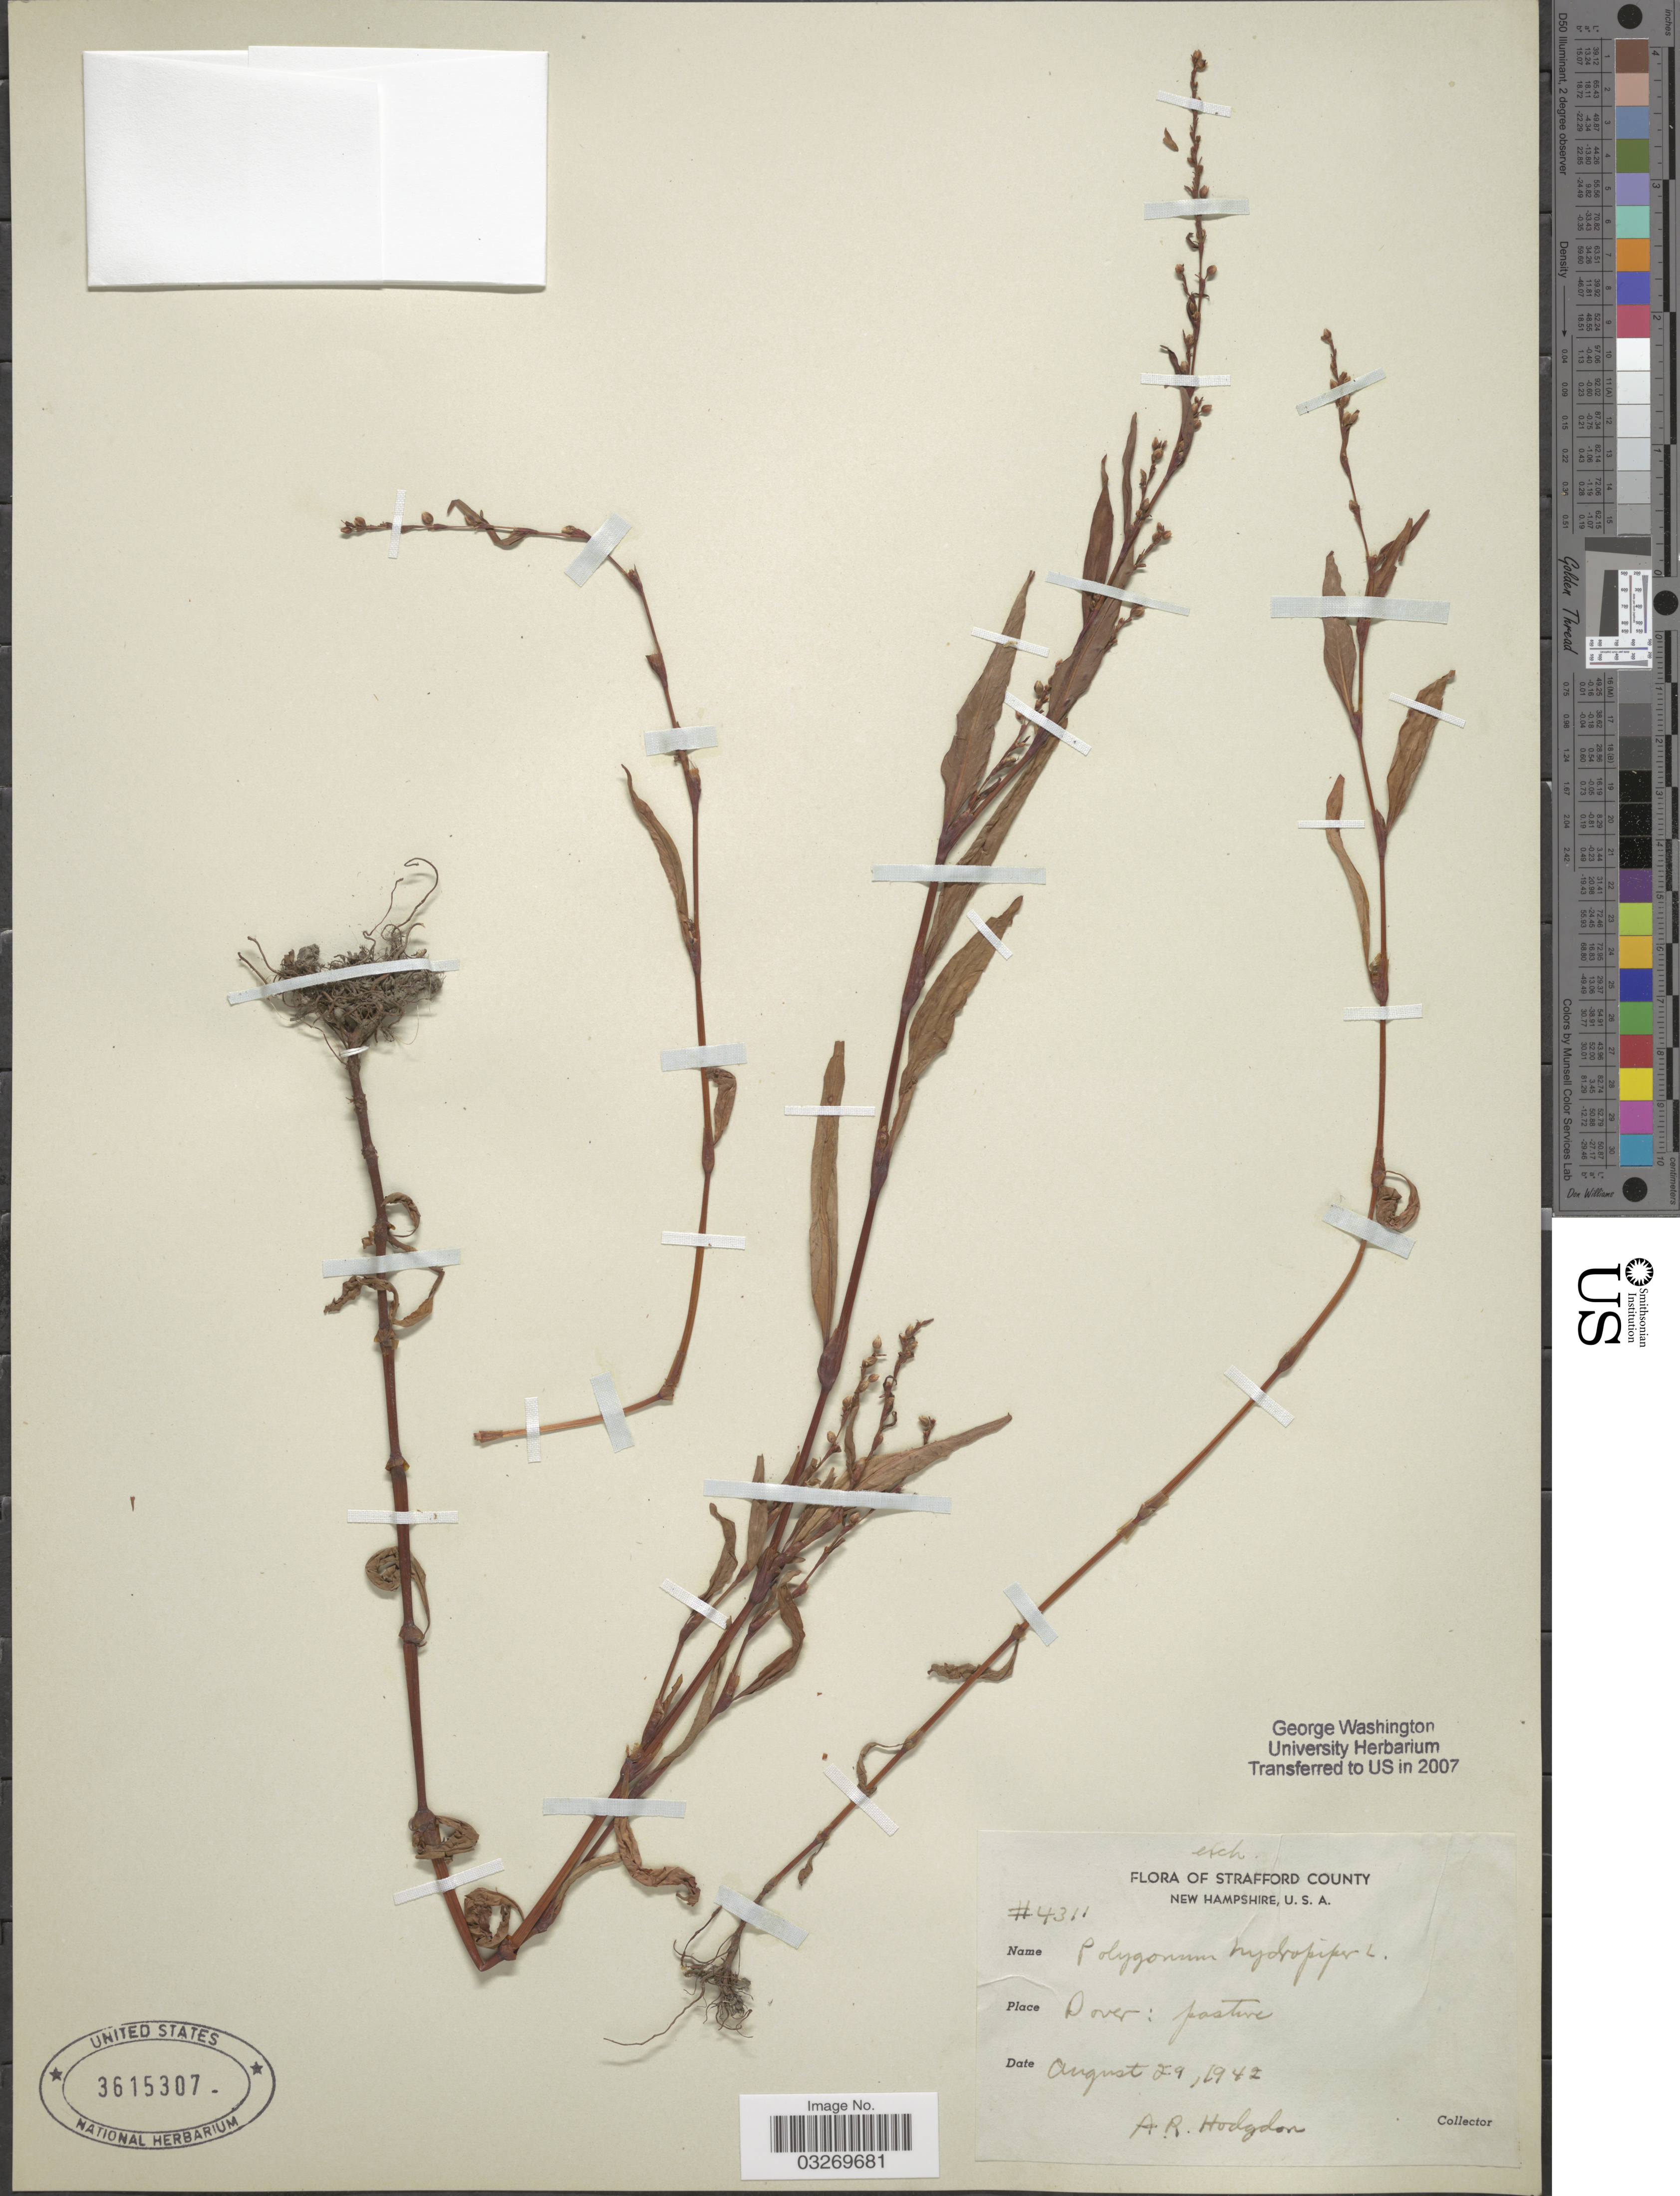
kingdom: Plantae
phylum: Tracheophyta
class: Magnoliopsida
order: Caryophyllales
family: Polygonaceae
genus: Persicaria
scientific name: Persicaria hydropiper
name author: (L.) Delarbre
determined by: Atha, D. E.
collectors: A. R. Hodgdon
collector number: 4311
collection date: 1942-08-29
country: United States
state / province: New Hampshire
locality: Strafford County. Dover: pasture.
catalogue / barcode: US 3615307